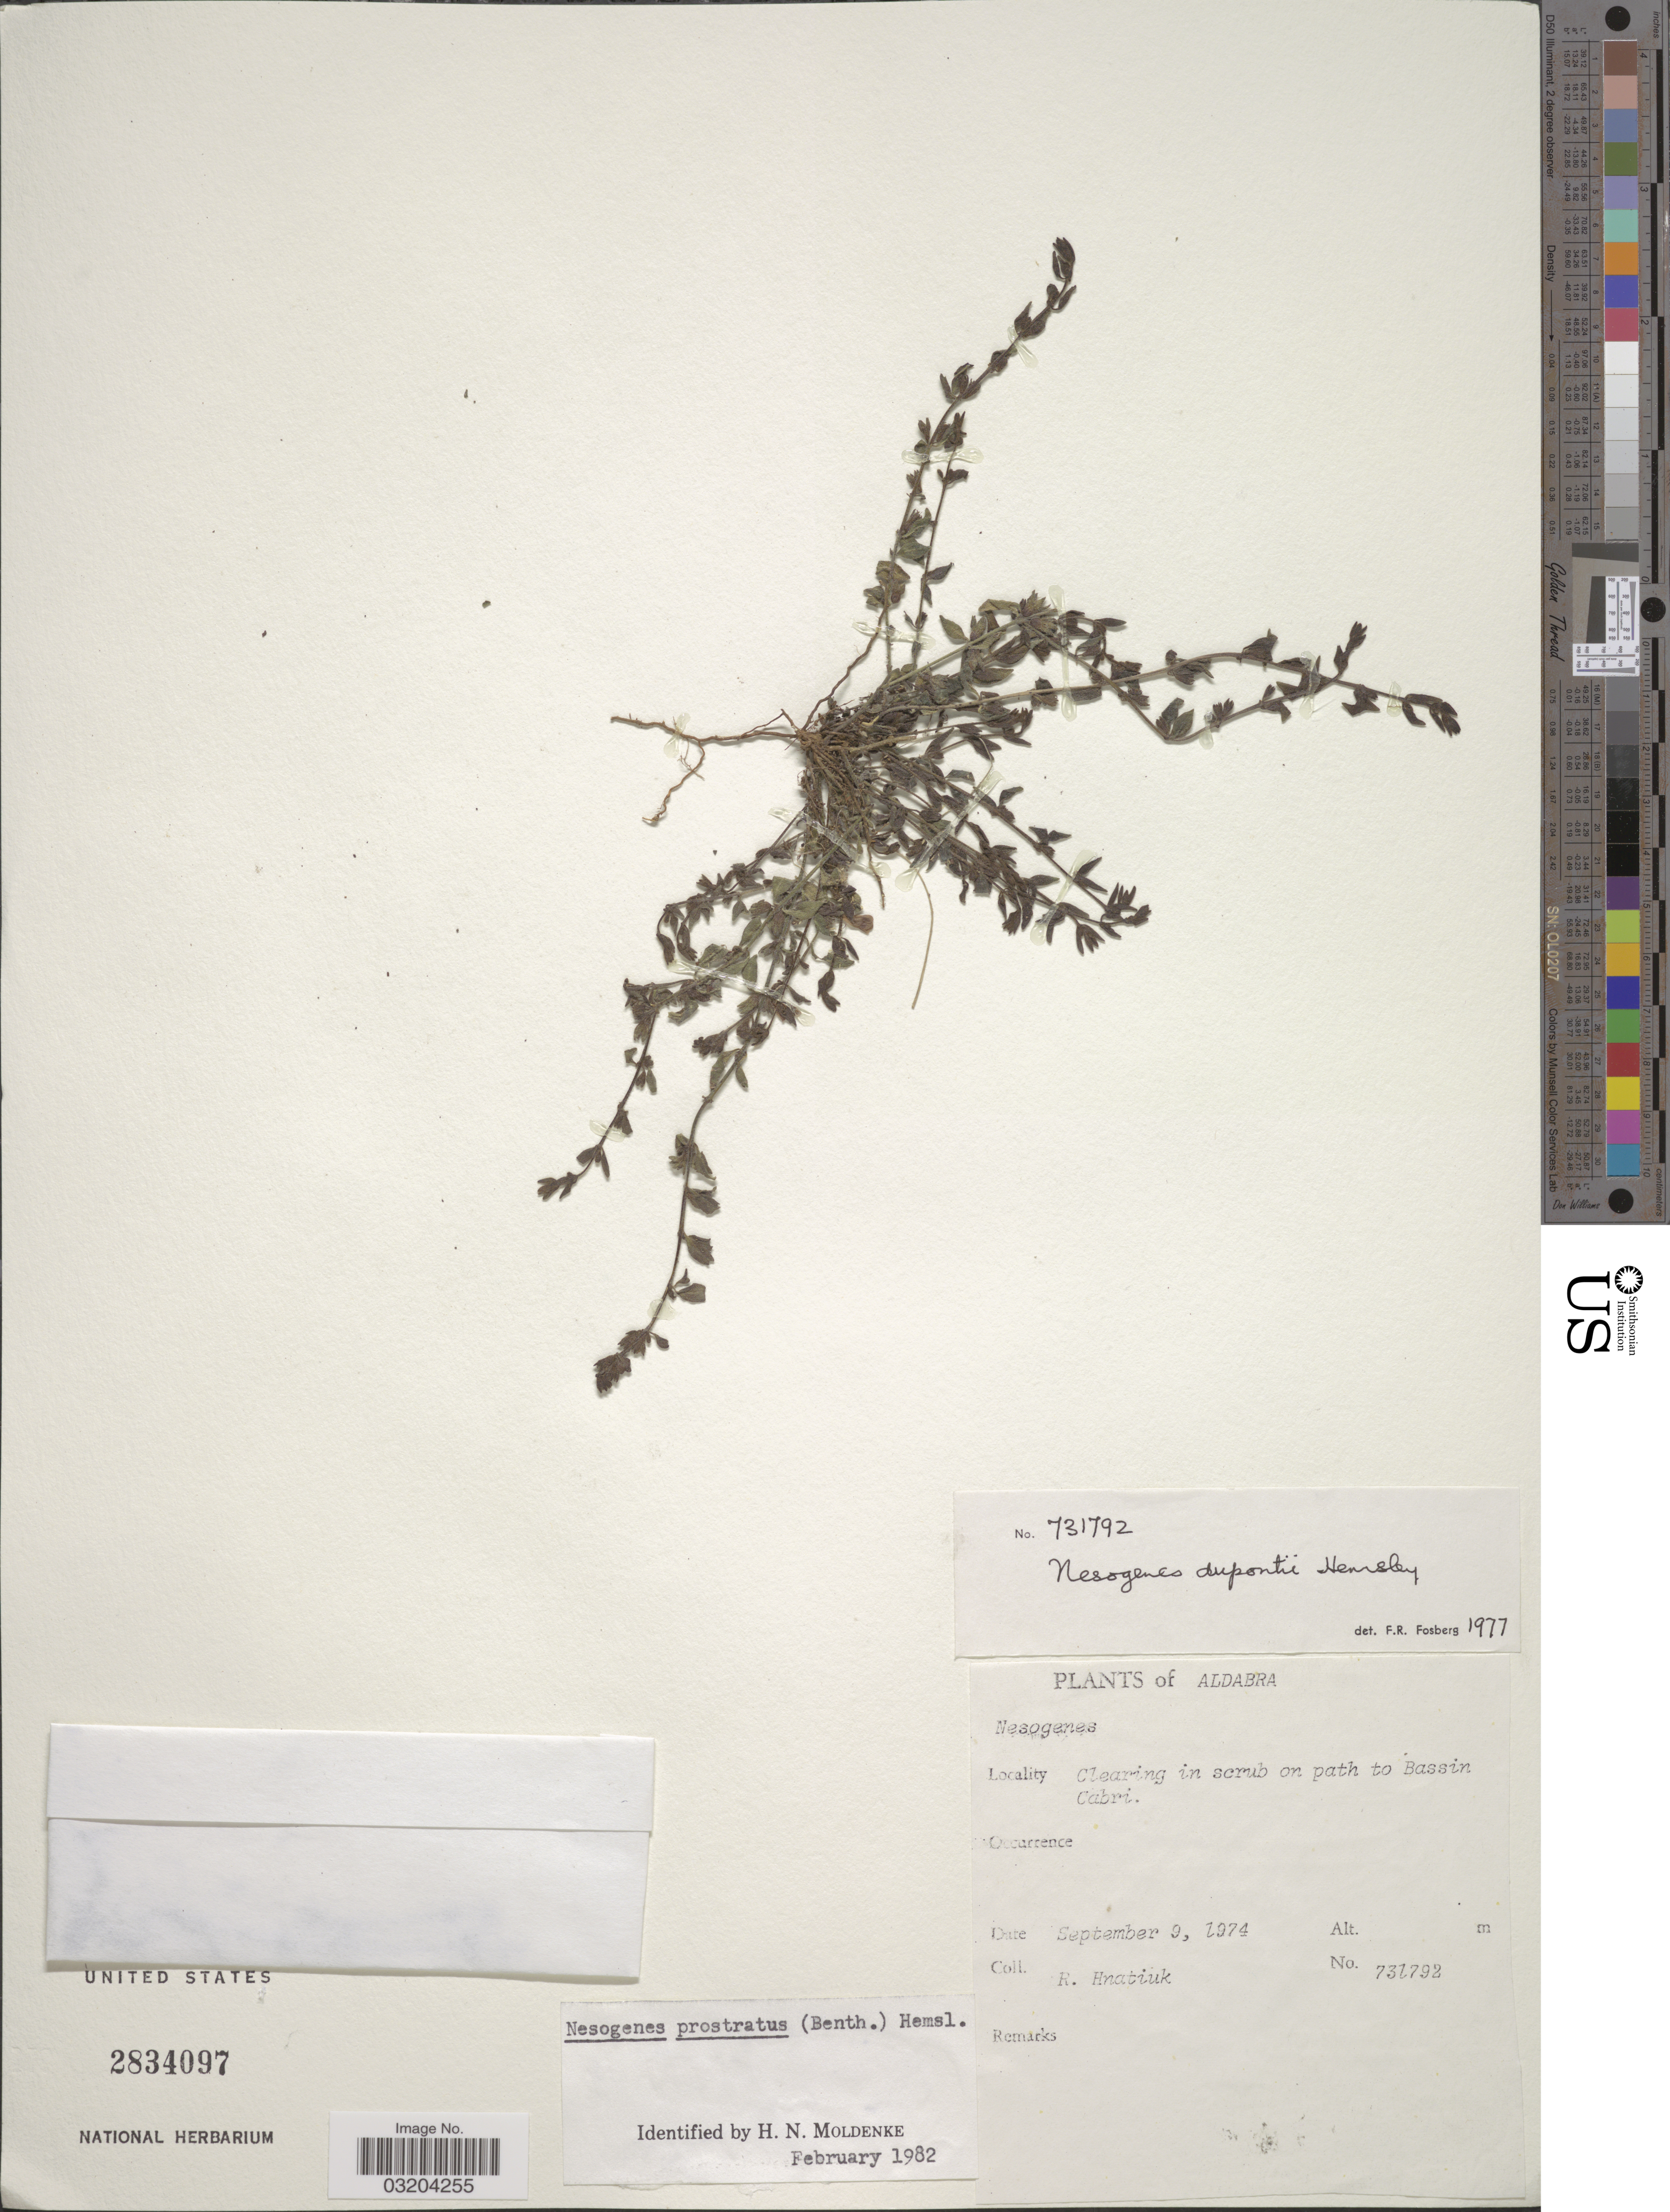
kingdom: Plantae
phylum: Tracheophyta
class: Magnoliopsida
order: Lamiales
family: Orobanchaceae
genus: Nesogenes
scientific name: Nesogenes prostrata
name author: (Benth.) Hemsl.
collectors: R. Hnatiuk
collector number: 731792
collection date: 1974-09-09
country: Seychelles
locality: Aldabra. On path to Bassin Cabri.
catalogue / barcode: US 2834097